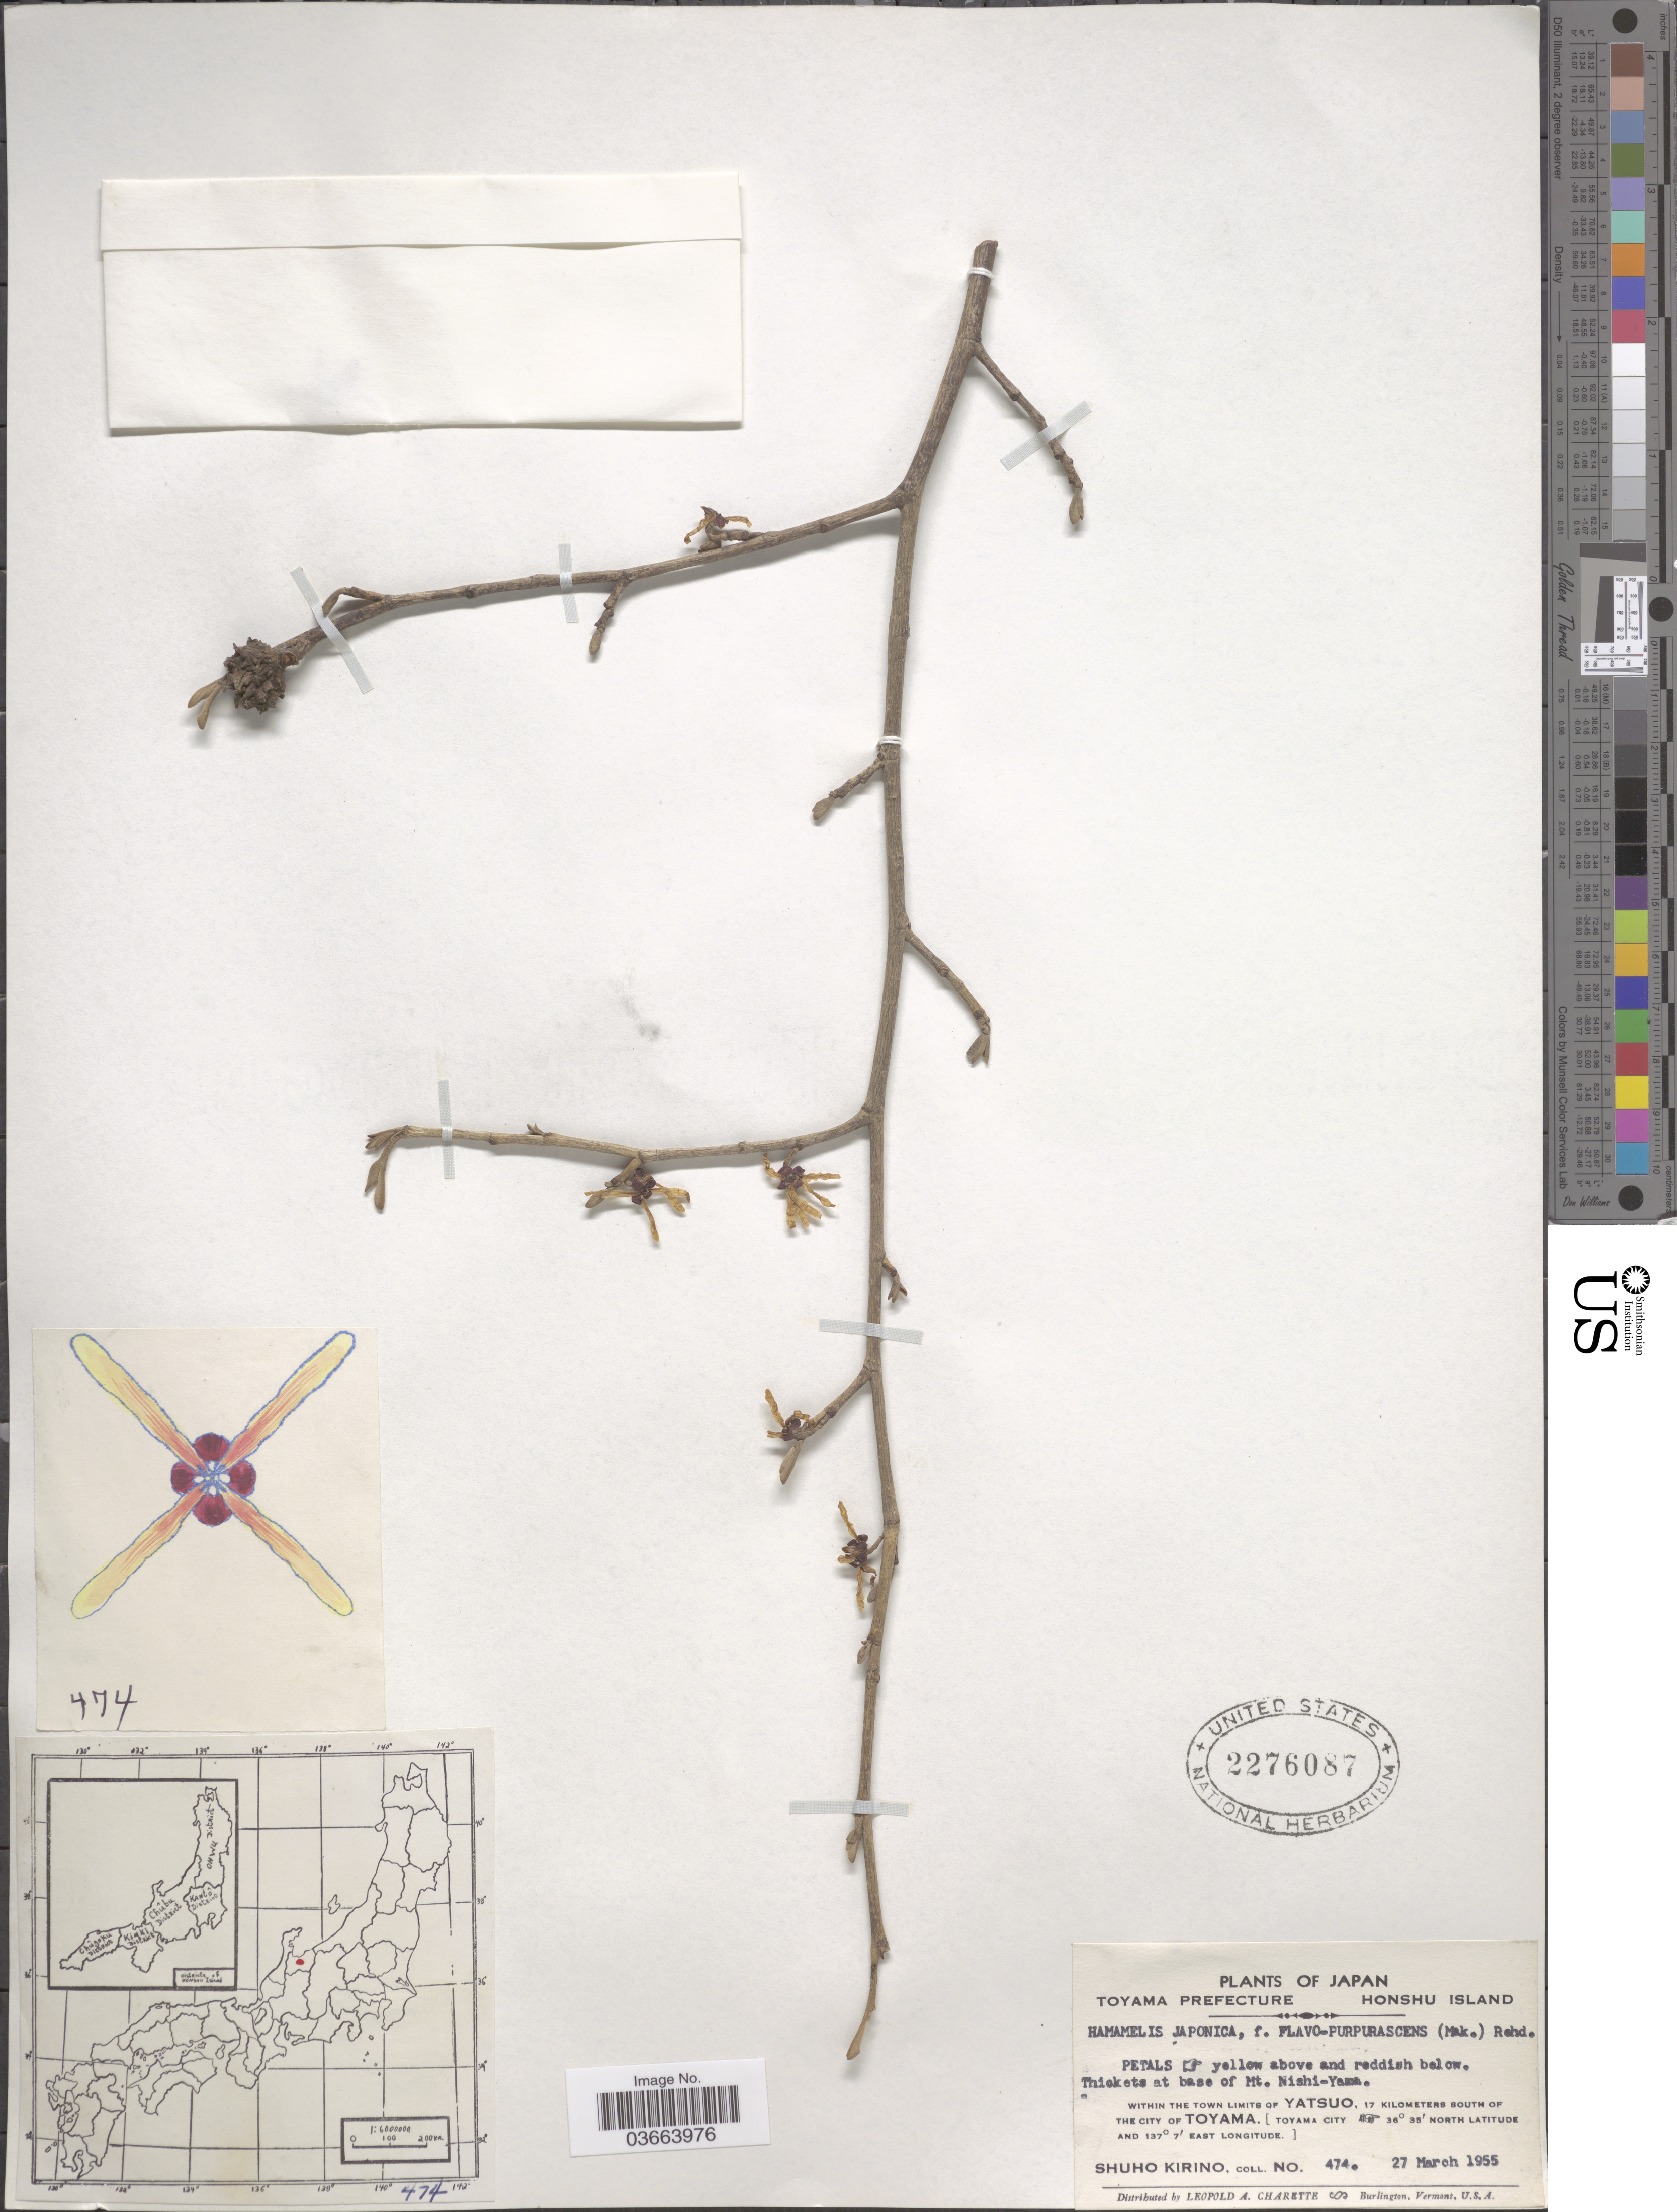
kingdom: Plantae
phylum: Tracheophyta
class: Magnoliopsida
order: Saxifragales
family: Hamamelidaceae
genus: Hamamelis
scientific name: Hamamelis japonica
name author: Siebold & Zucc.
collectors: S. Kirino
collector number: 474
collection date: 1955-03-27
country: Japan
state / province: Toyama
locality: Toyama Prefecture. Honshu Island. Thickets at the base of Mt. Nishi-Yama. Within the town limits of Yatsuo, 17 kilometers south of the city of Toyama. [Toyama City].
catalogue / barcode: US 2276087